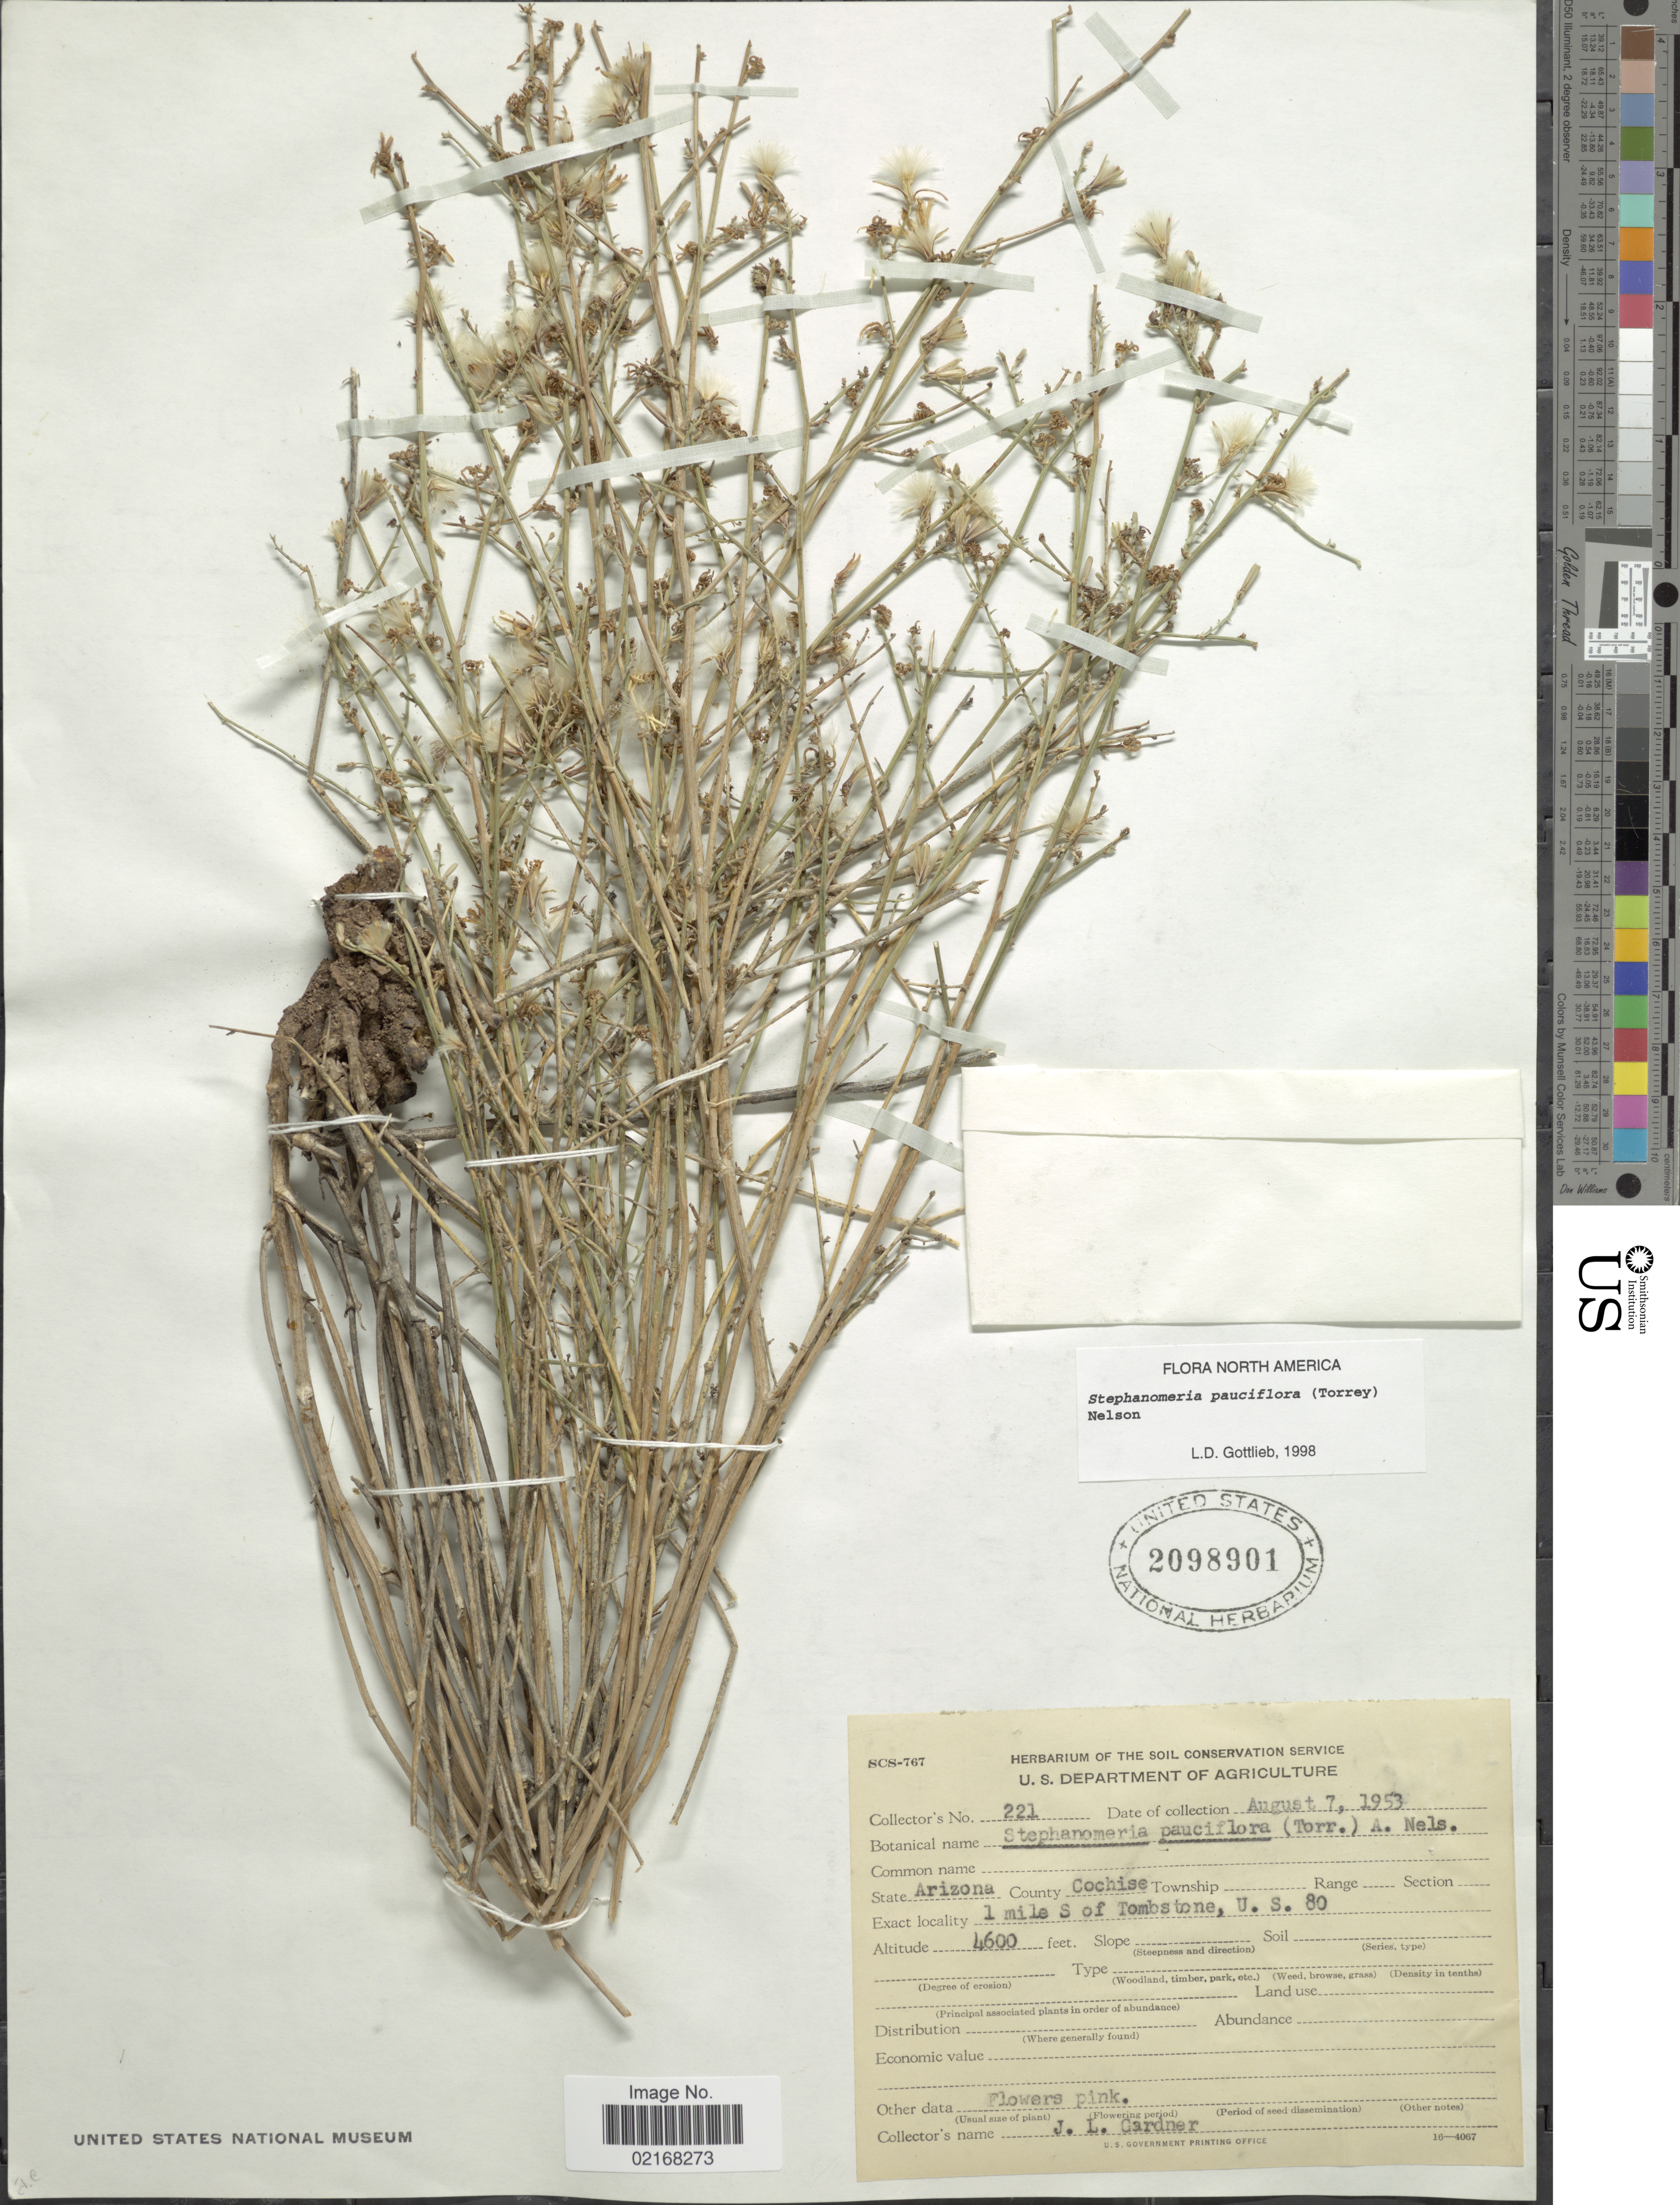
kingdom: Plantae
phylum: Tracheophyta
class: Magnoliopsida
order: Asterales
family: Asteraceae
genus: Stephanomeria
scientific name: Stephanomeria pauciflora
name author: (Torr.) A. Nelson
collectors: J. L. Gardner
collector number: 221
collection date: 1953-08-07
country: United States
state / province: Arizona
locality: State Arizona. County Cochise. 1 mile S of Tombstone, U.S. 80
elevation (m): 1402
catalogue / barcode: US 2098901